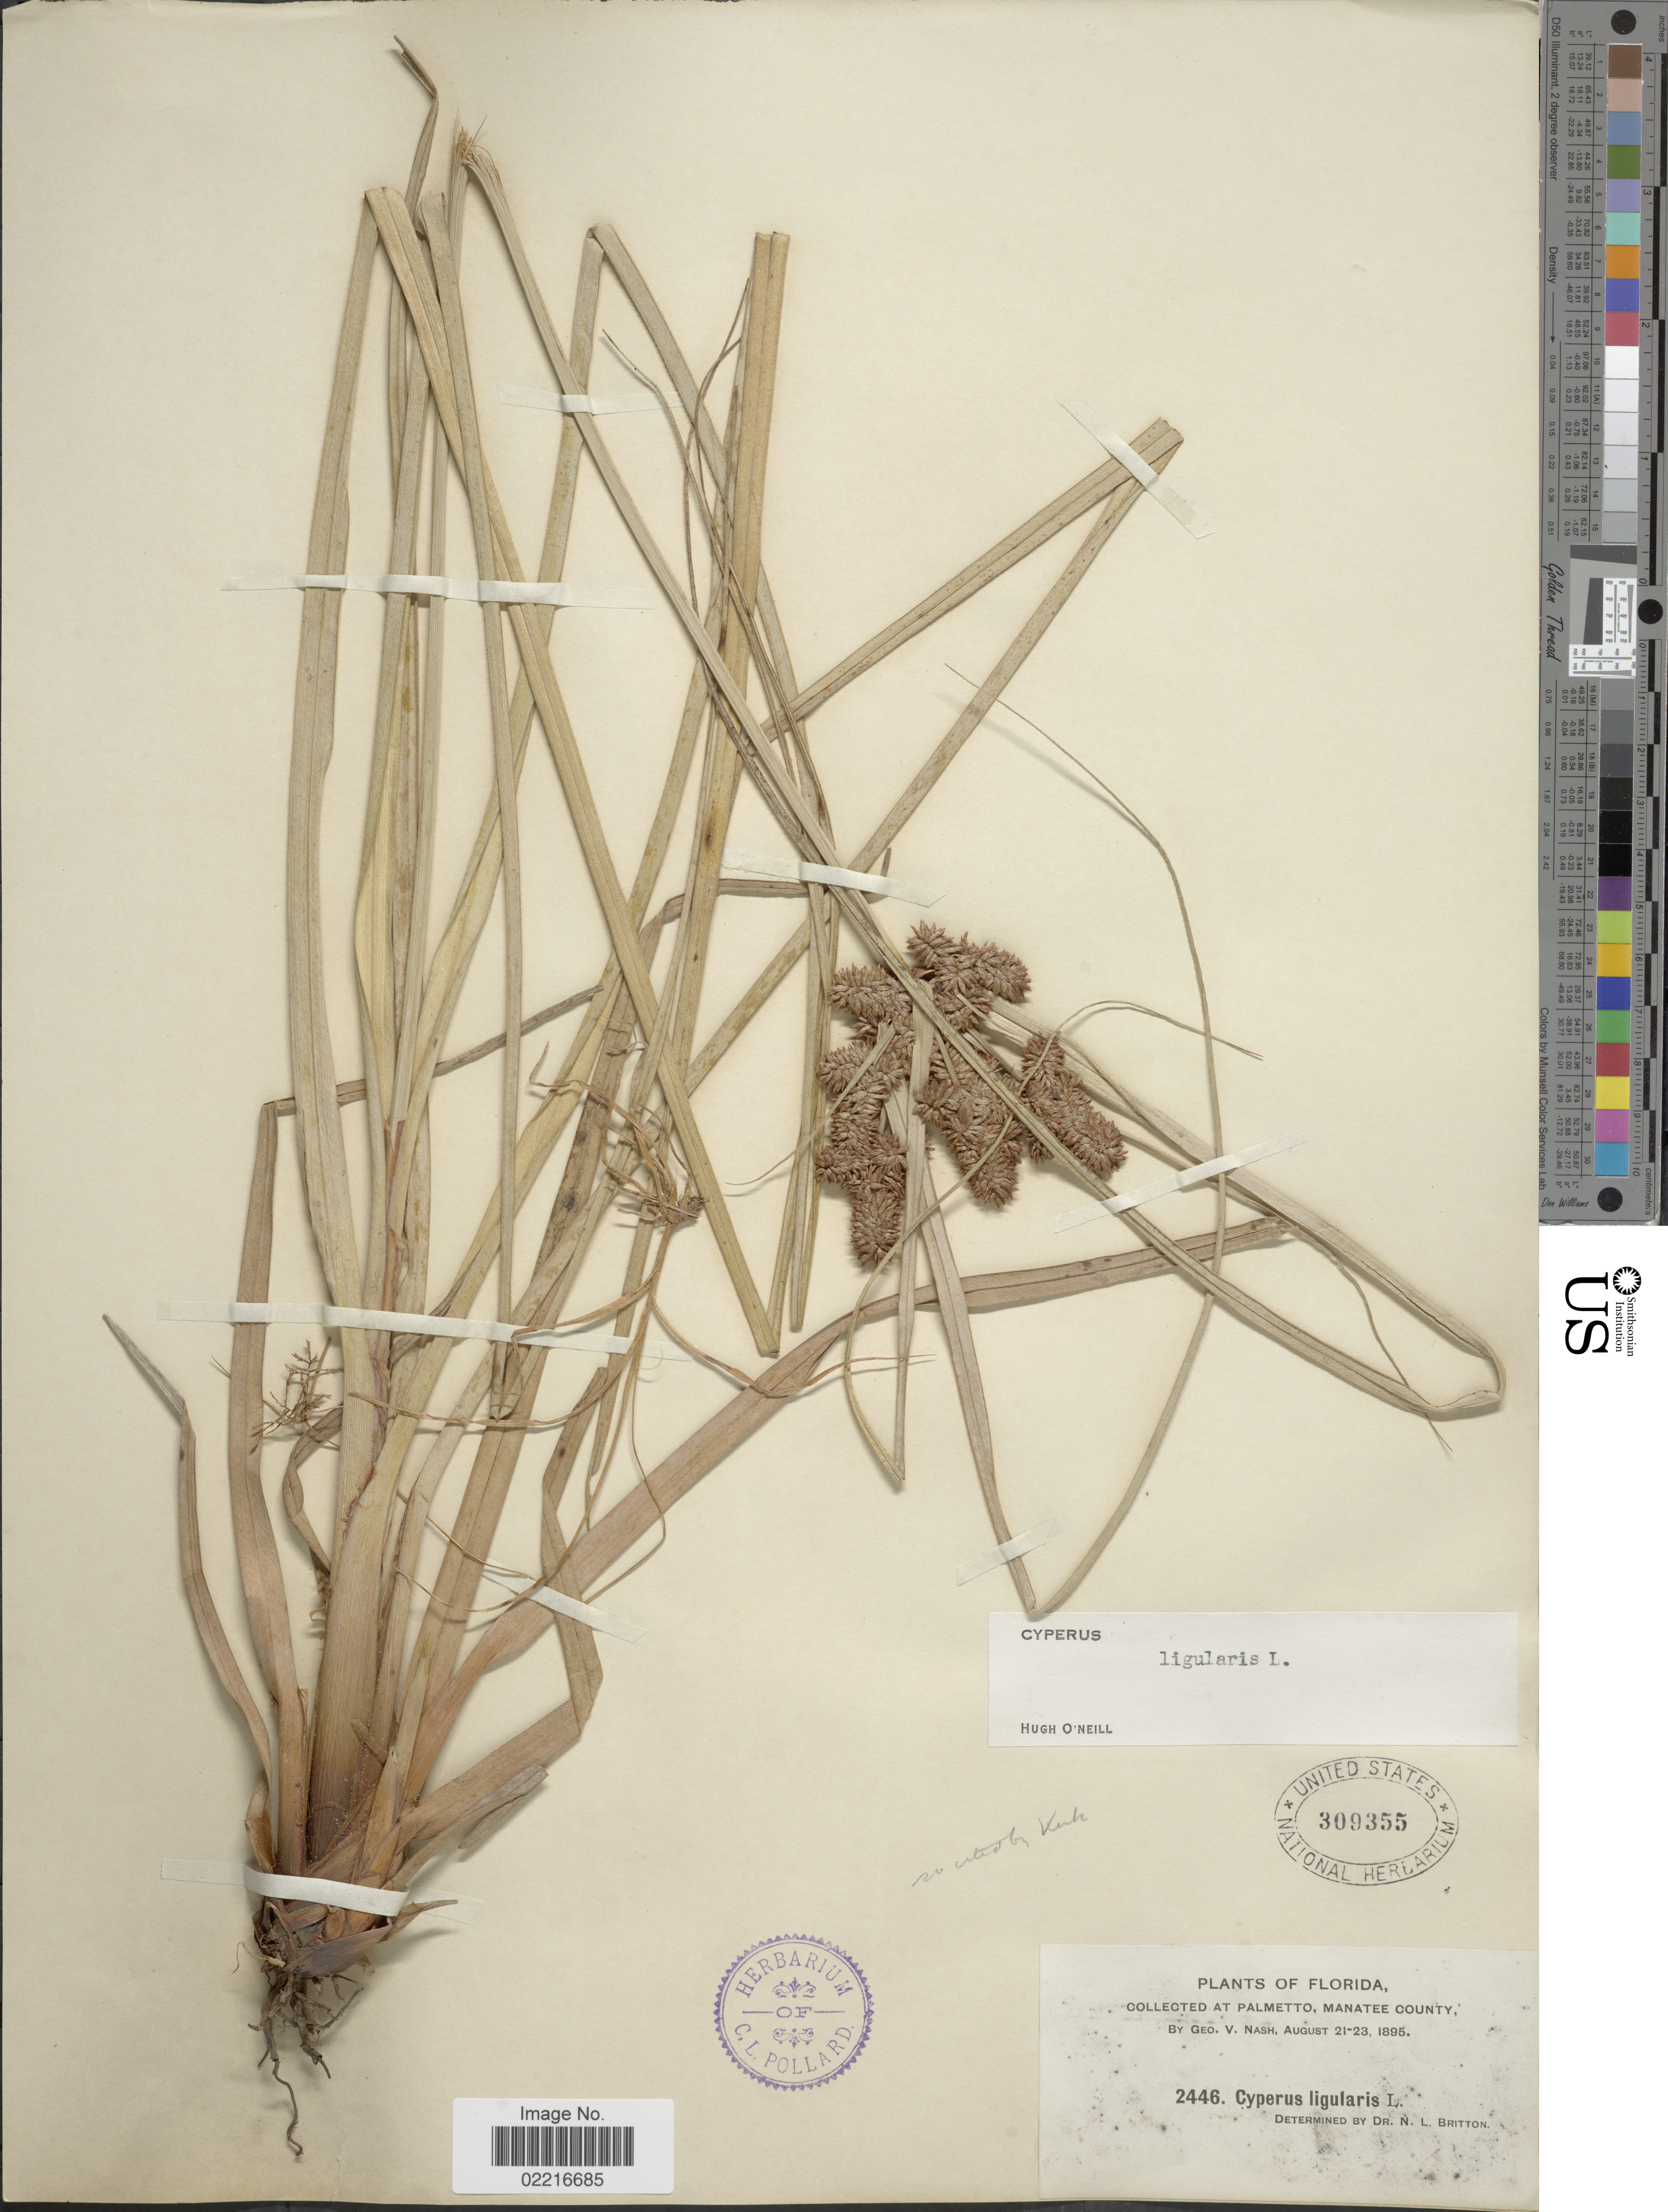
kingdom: Plantae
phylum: Tracheophyta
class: Liliopsida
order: Poales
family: Cyperaceae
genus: Cyperus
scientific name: Cyperus ligularis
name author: L.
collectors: G. V. Nash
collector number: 2446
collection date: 1895-08-21/1895-08-23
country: United States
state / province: Florida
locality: Palmetto, Manatee County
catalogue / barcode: US 309355